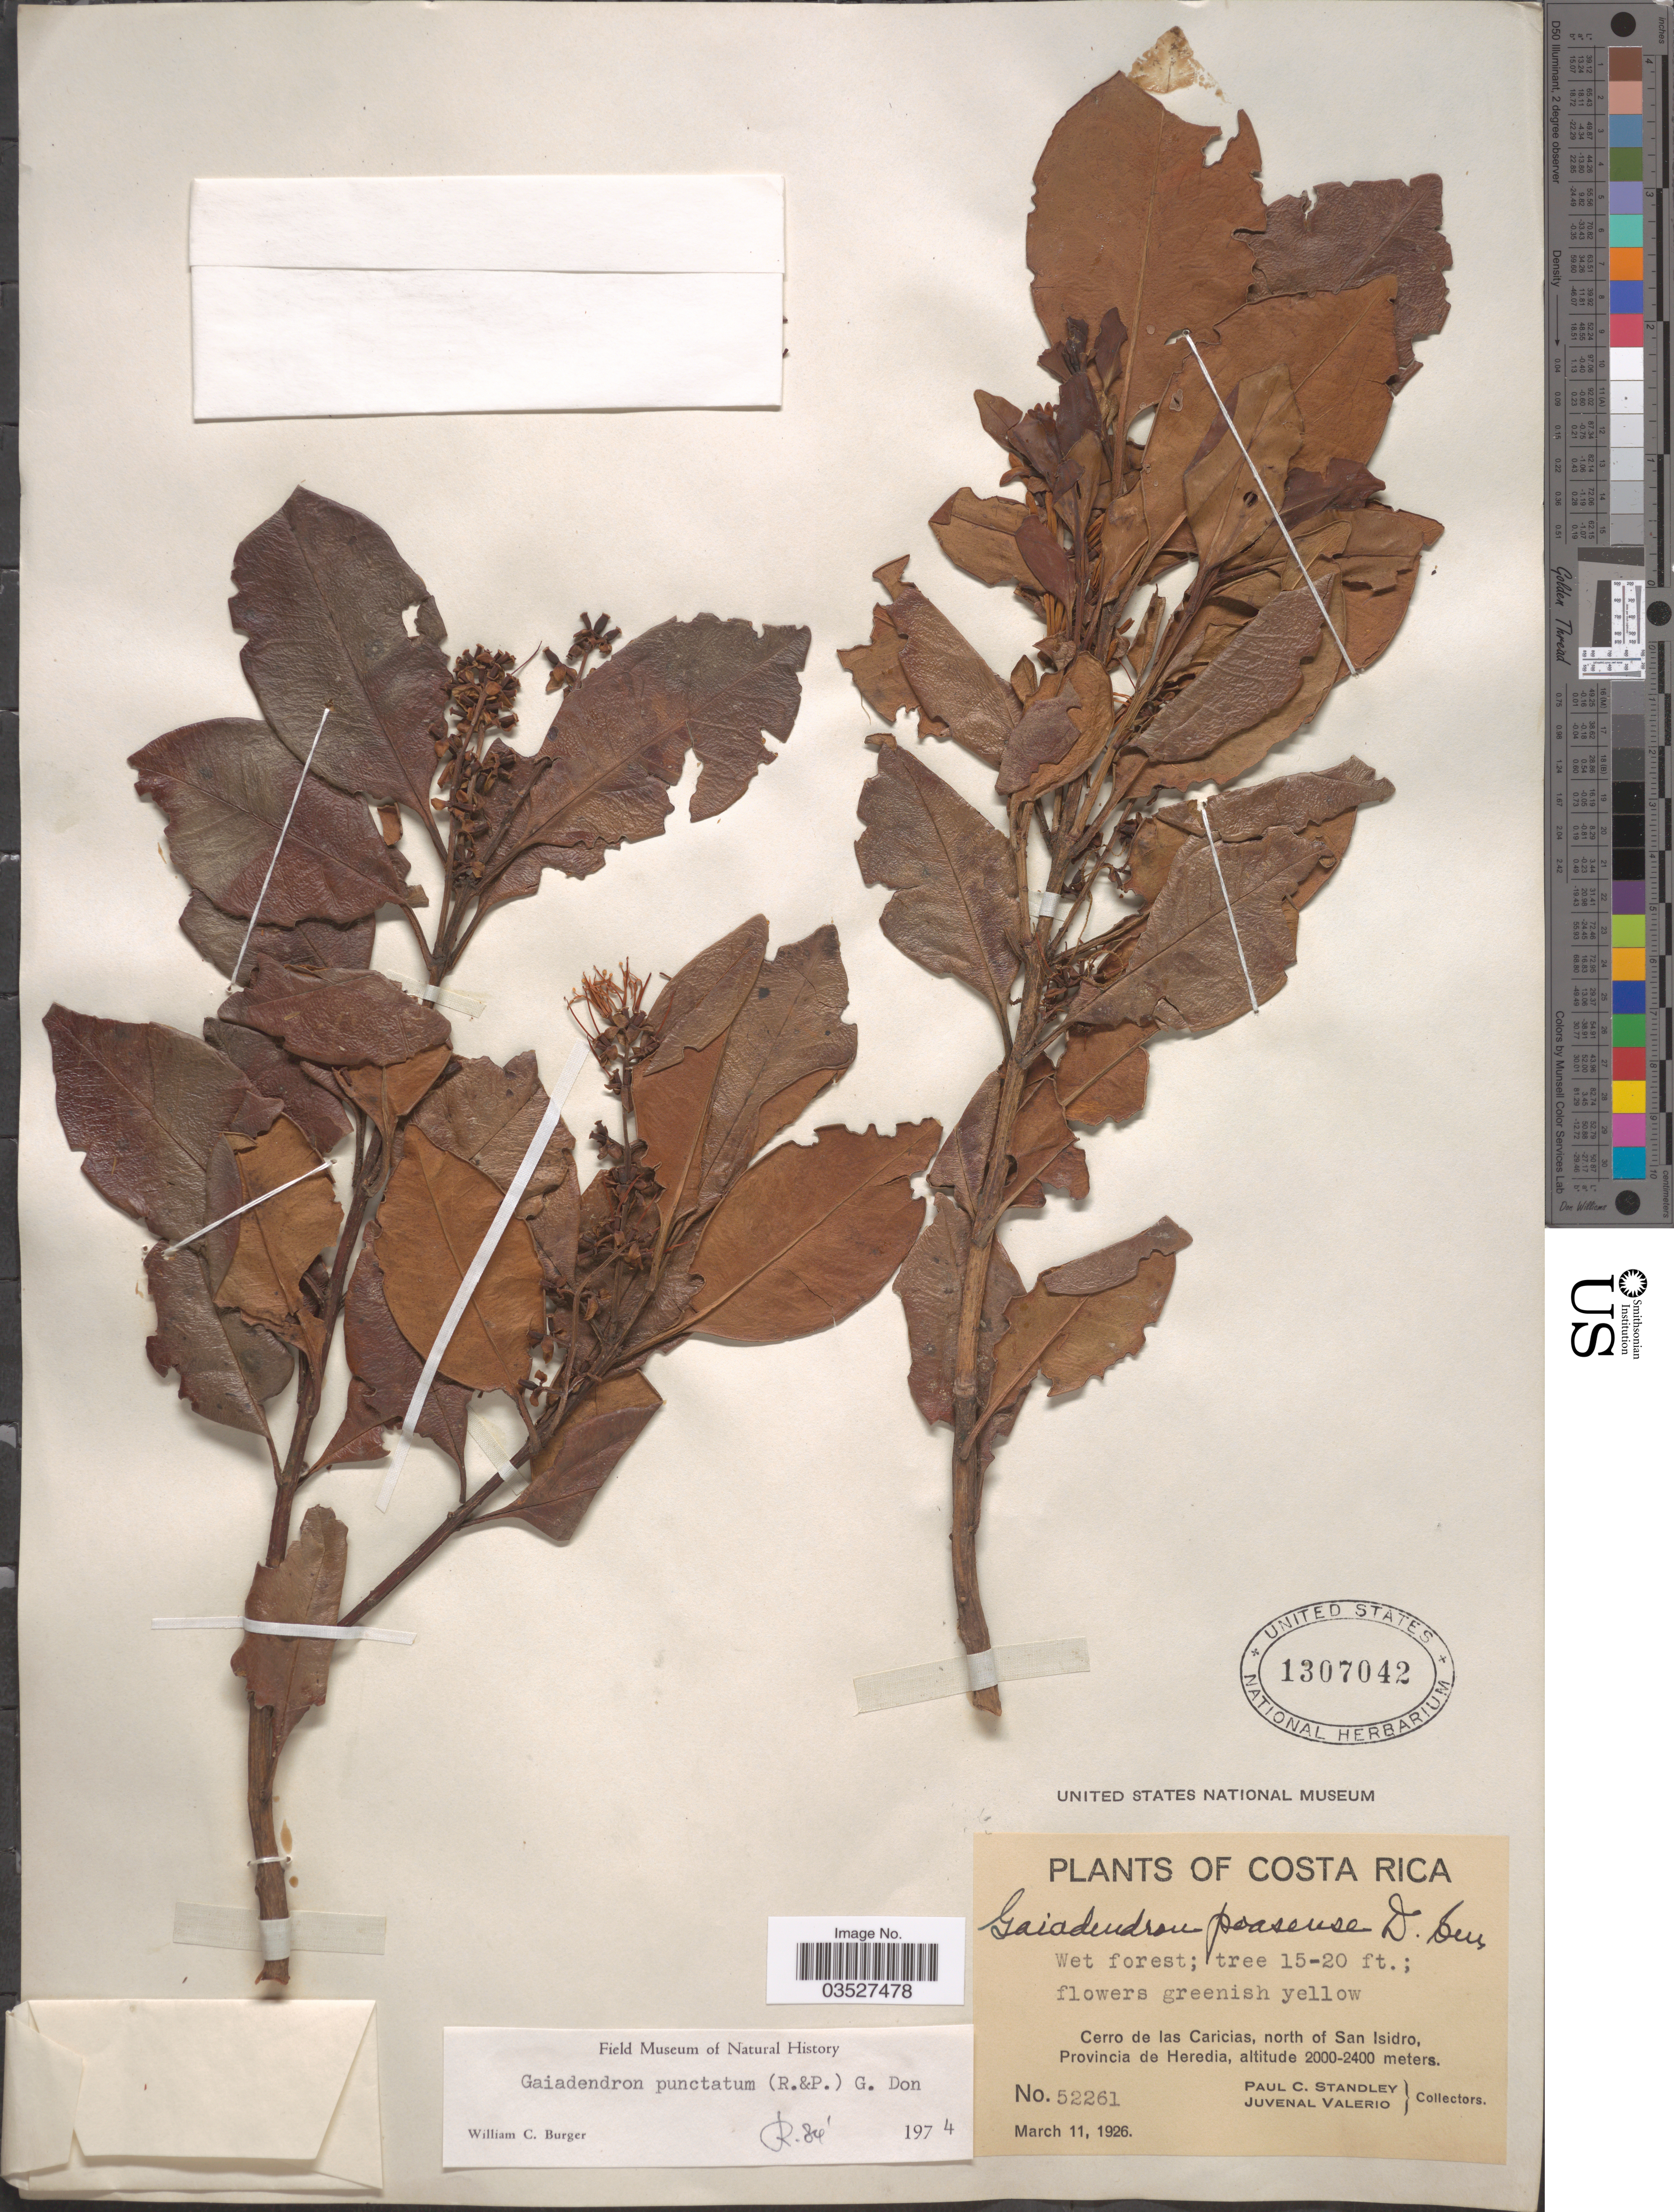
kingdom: Plantae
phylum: Tracheophyta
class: Magnoliopsida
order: Santalales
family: Loranthaceae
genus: Gaiadendron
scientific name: Gaiadendron punctatum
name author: (Ruiz & Pav.) G. Don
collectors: P. C. Standley & J. Valerio R.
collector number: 52261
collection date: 1926-03-11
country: Costa Rica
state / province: Heredia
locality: Cerro de las Caricias, north of San Isidro.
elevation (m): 2000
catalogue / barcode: US 1307042